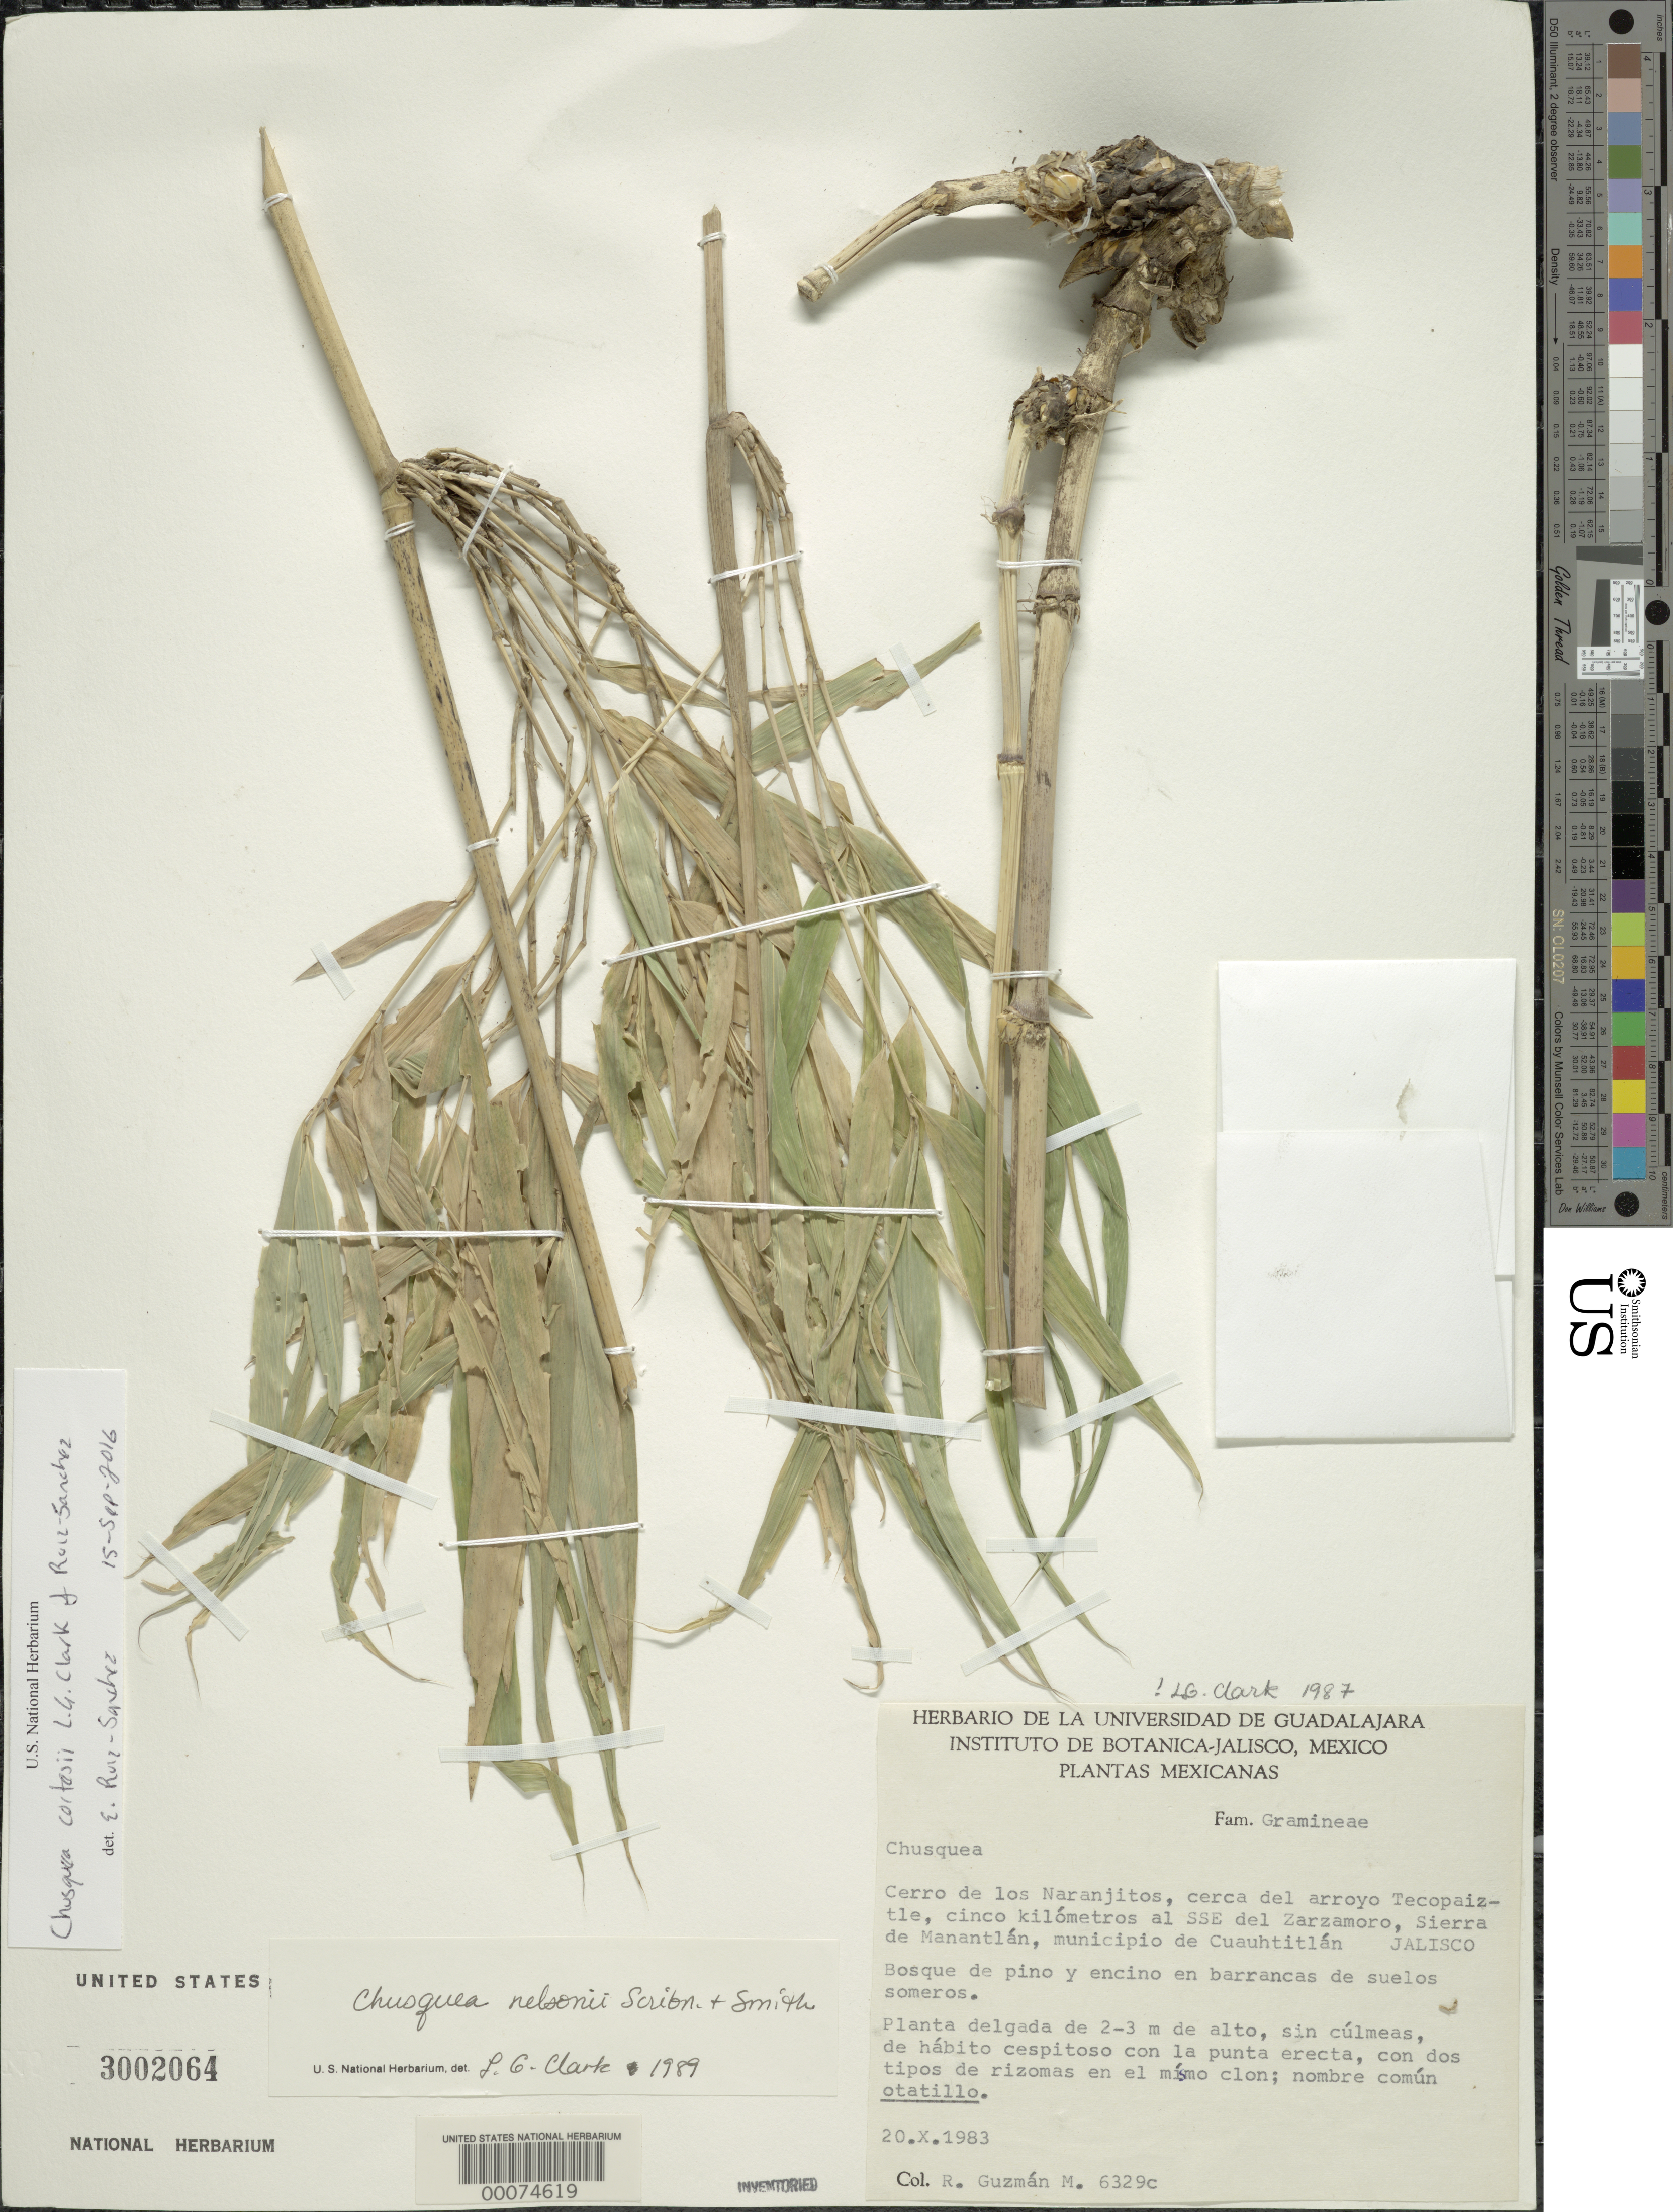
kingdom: Plantae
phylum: Tracheophyta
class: Liliopsida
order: Poales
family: Poaceae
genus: Chusquea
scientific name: Chusquea cortesii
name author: L.G. Clark & Ruíz-Sanchez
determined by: Ruíz-Sanchez, E.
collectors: R. Guzman-M.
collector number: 6329 C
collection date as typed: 20 Oct 1983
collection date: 1983-10-20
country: Mexico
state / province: México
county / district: Cocotitlán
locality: Cerro de Los Naranjitos, Serra de Manantlan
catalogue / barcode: US 3002064